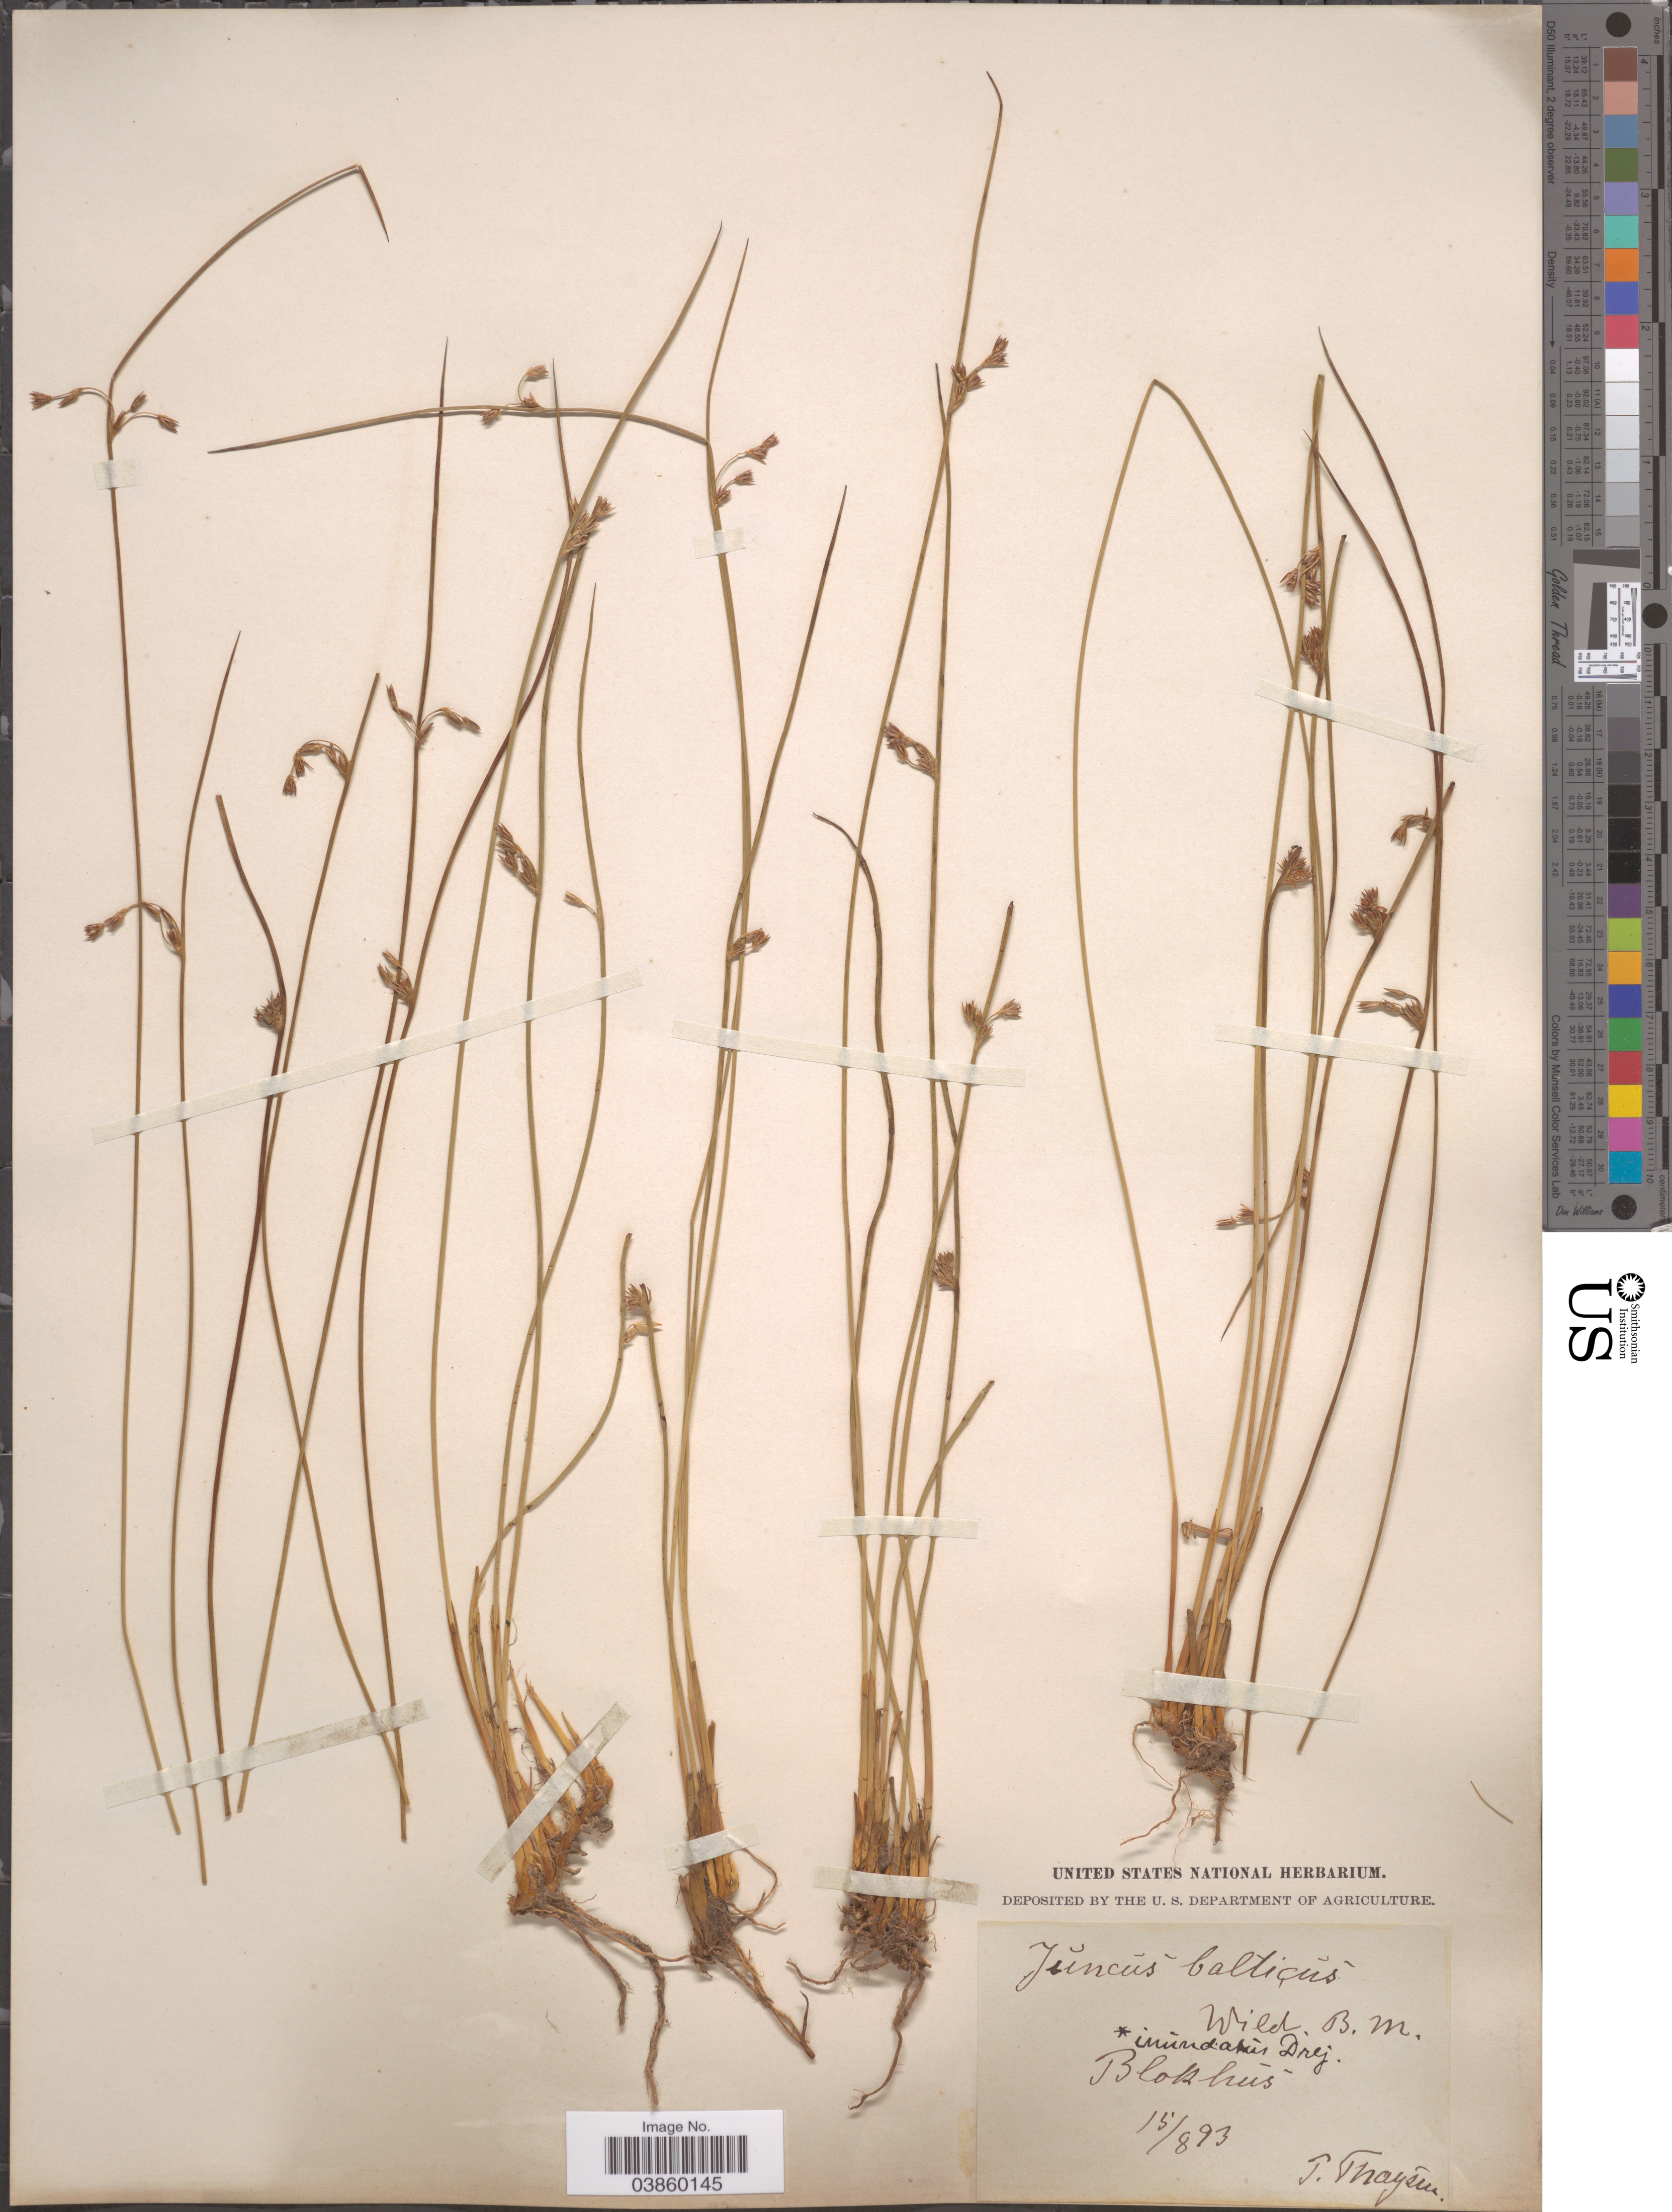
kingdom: Plantae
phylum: Tracheophyta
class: Liliopsida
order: Poales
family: Juncaceae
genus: Juncus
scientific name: Juncus balticus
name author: Willd.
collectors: J. Thaysen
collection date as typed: Transcribed d/m/y: 15/8/93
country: Denmark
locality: Blokhus.